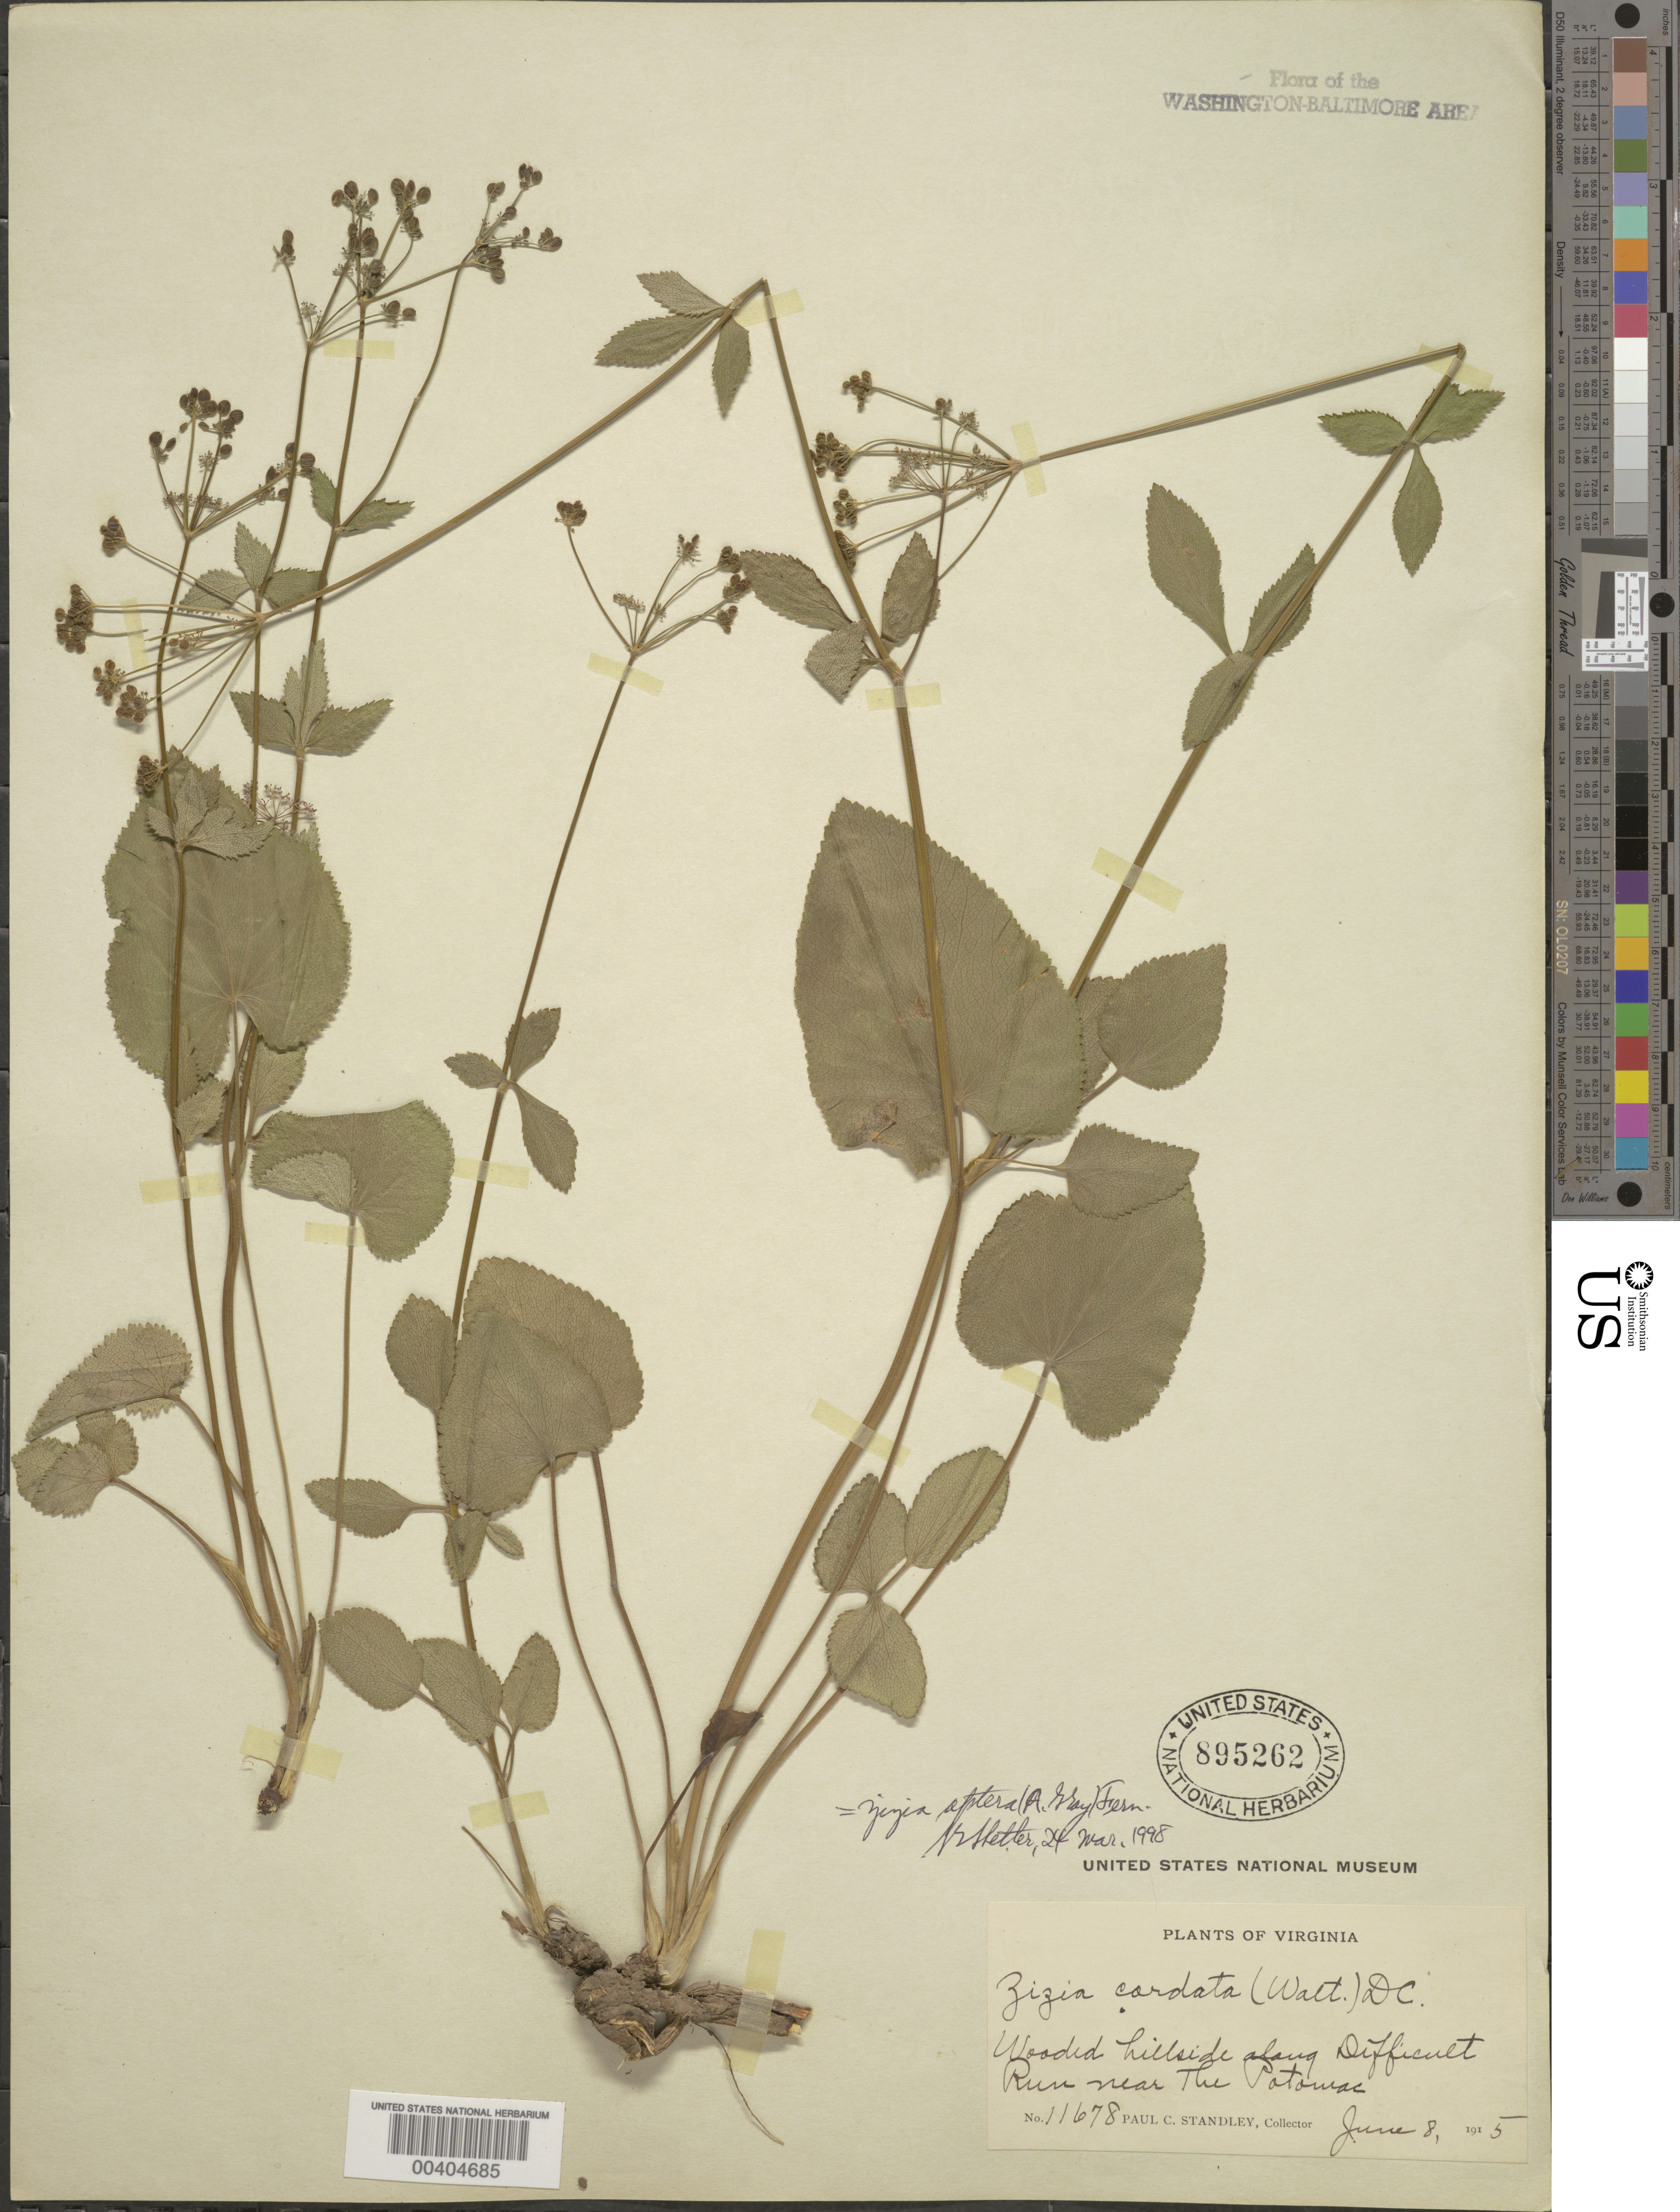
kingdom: Plantae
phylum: Tracheophyta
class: Magnoliopsida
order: Apiales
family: Apiaceae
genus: Zizia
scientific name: Zizia aptera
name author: (A. Gray) Fernald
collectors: P. C. Standley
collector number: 11678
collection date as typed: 08 Jun 1915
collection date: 1915-06-08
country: United States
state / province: Virginia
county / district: Fairfax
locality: Difficult Run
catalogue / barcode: US 895262